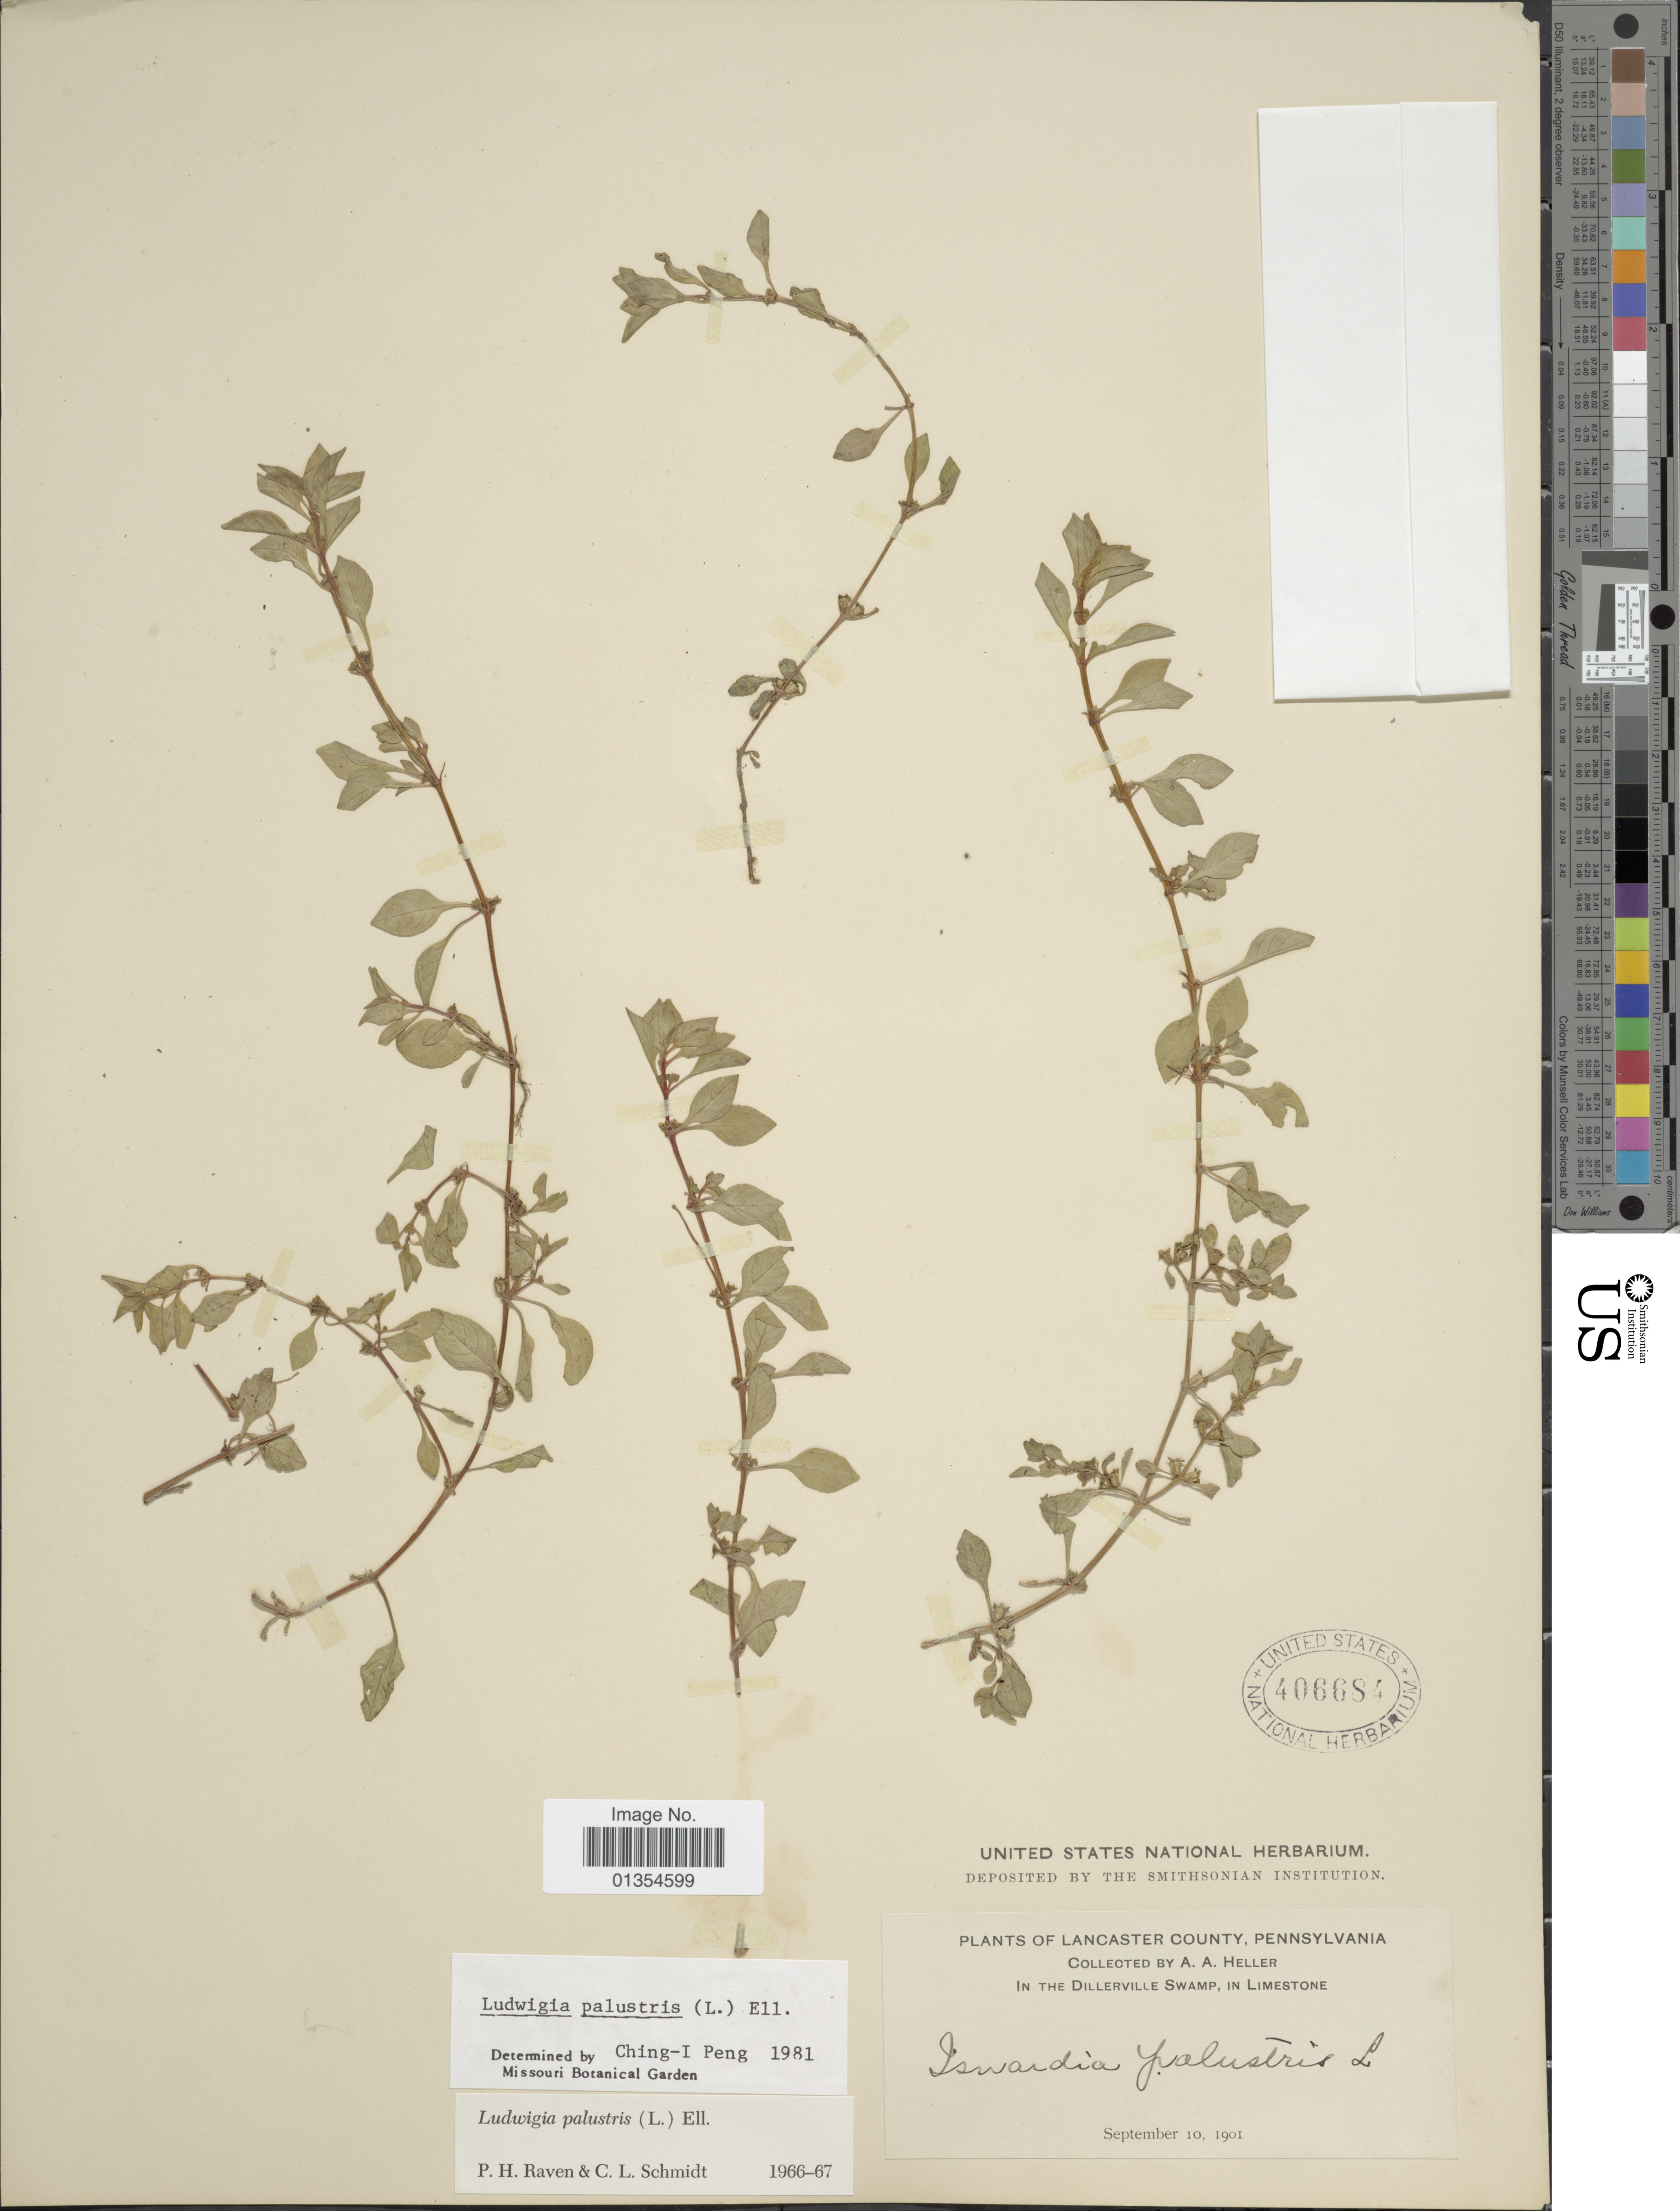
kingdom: Plantae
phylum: Tracheophyta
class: Magnoliopsida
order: Myrtales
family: Onagraceae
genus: Ludwigia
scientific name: Ludwigia palustris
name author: (L.) Elliott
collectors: A. A. Heller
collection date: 1901-09-10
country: United States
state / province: Pennsylvania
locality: Lancaster County, Dillerville swamp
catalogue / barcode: US 406684